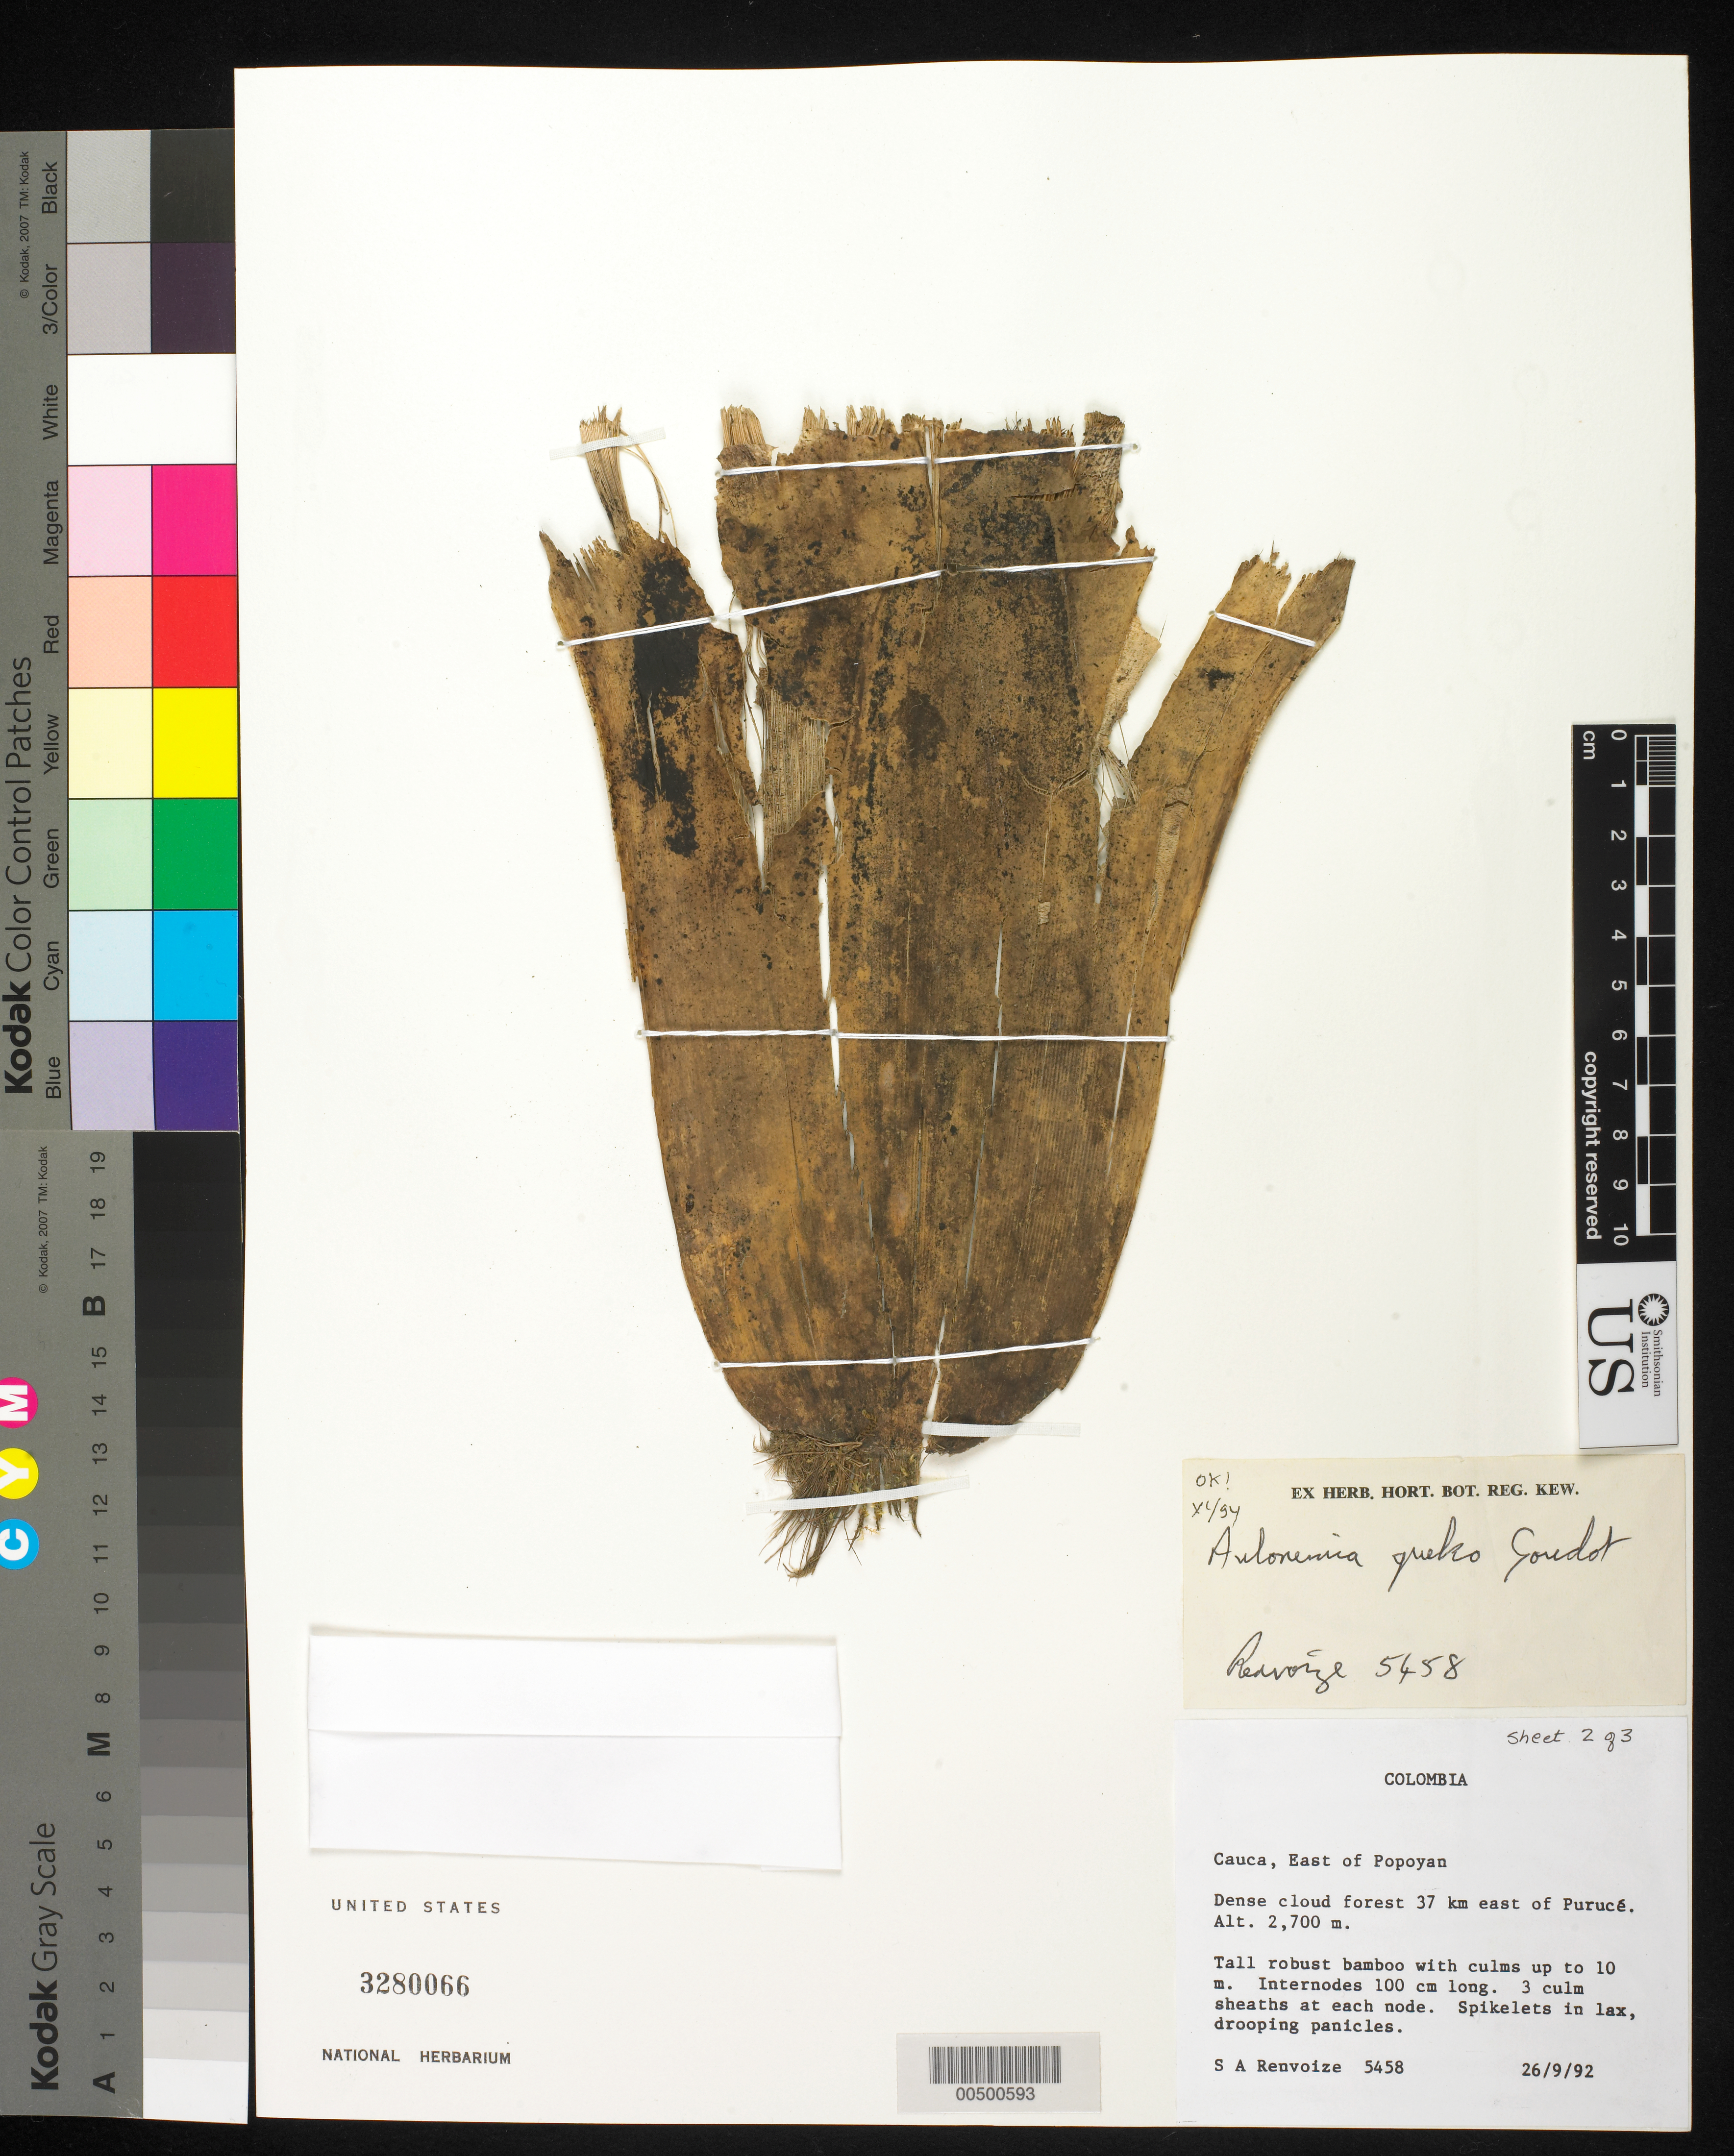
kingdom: Plantae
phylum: Tracheophyta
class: Liliopsida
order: Poales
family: Poaceae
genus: Aulonemia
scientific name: Aulonemia queko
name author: Goudot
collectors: S. A. Renvoize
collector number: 5458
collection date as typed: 26 Sep 1992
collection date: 1992-09-26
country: Colombia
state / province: Cauca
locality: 37 km E of Purace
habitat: Dense cloud forest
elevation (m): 2700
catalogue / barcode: US 3280066